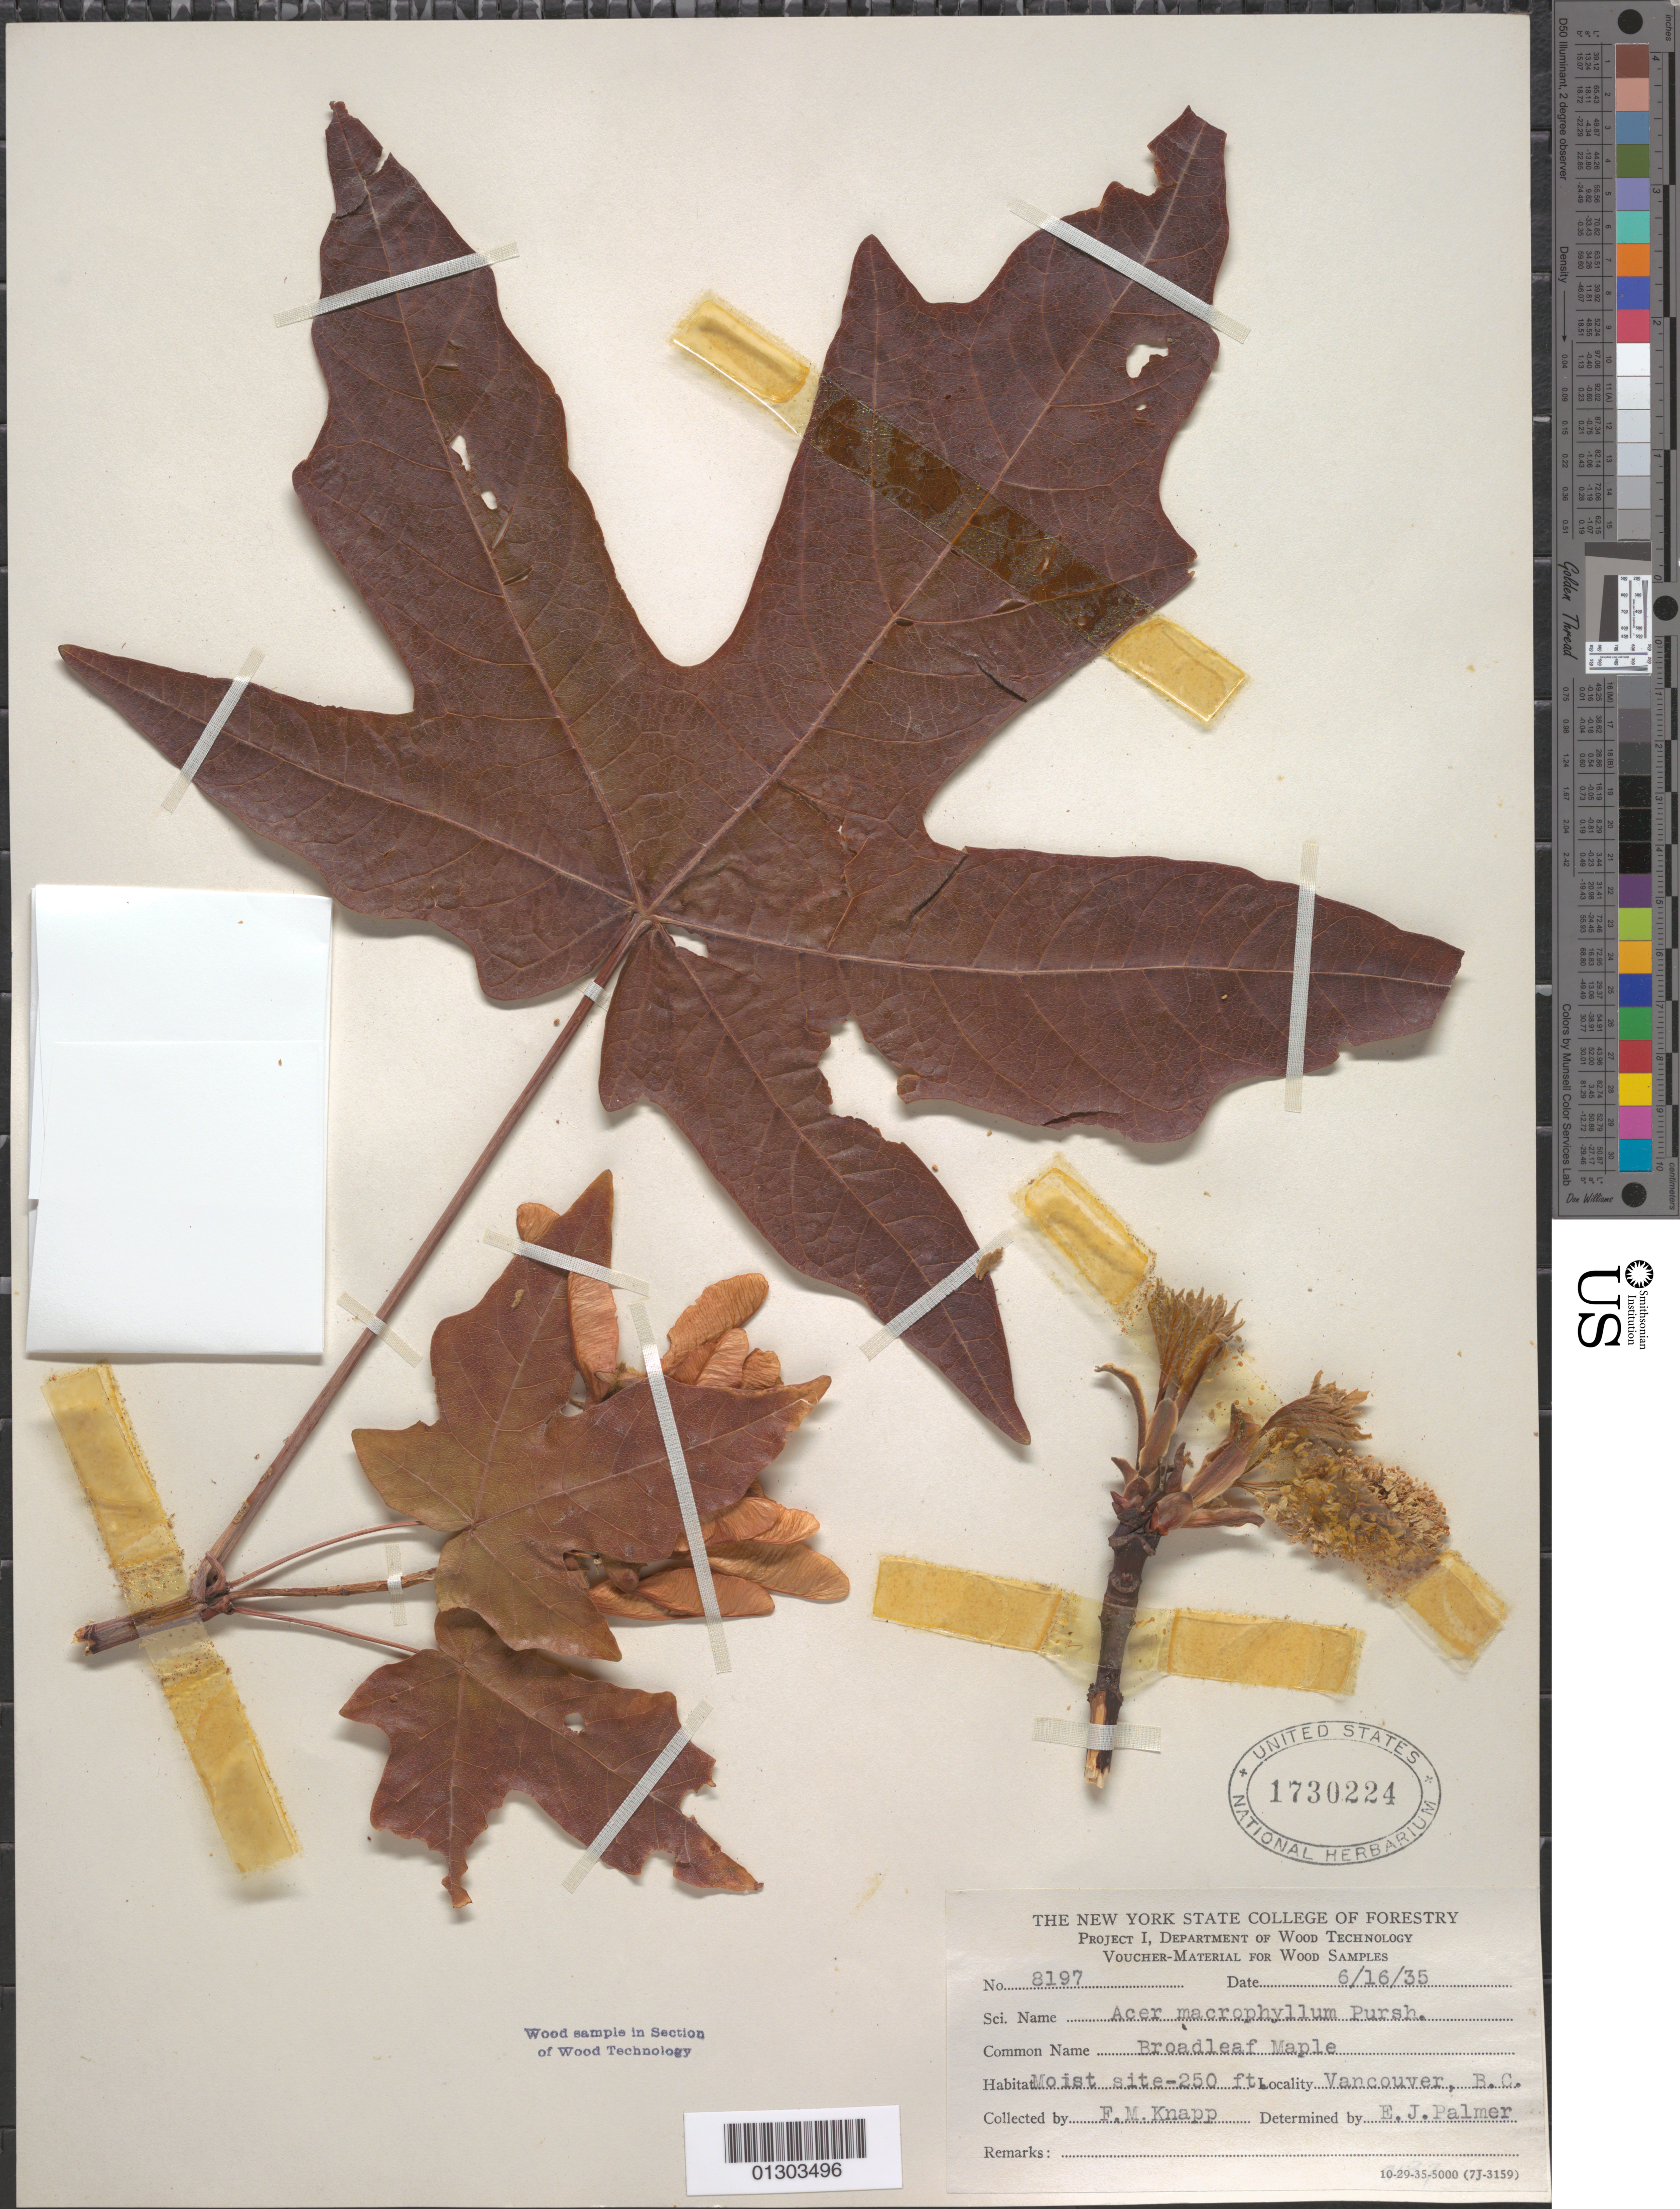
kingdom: Plantae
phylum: Tracheophyta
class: Magnoliopsida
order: Sapindales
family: Sapindaceae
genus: Acer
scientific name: Acer macrophyllum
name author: Pursh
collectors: F. Knapp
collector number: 8197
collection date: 1935-06-16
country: Canada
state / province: British Columbia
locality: Vancouver, site-250.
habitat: Moist site.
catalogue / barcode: US 1730224